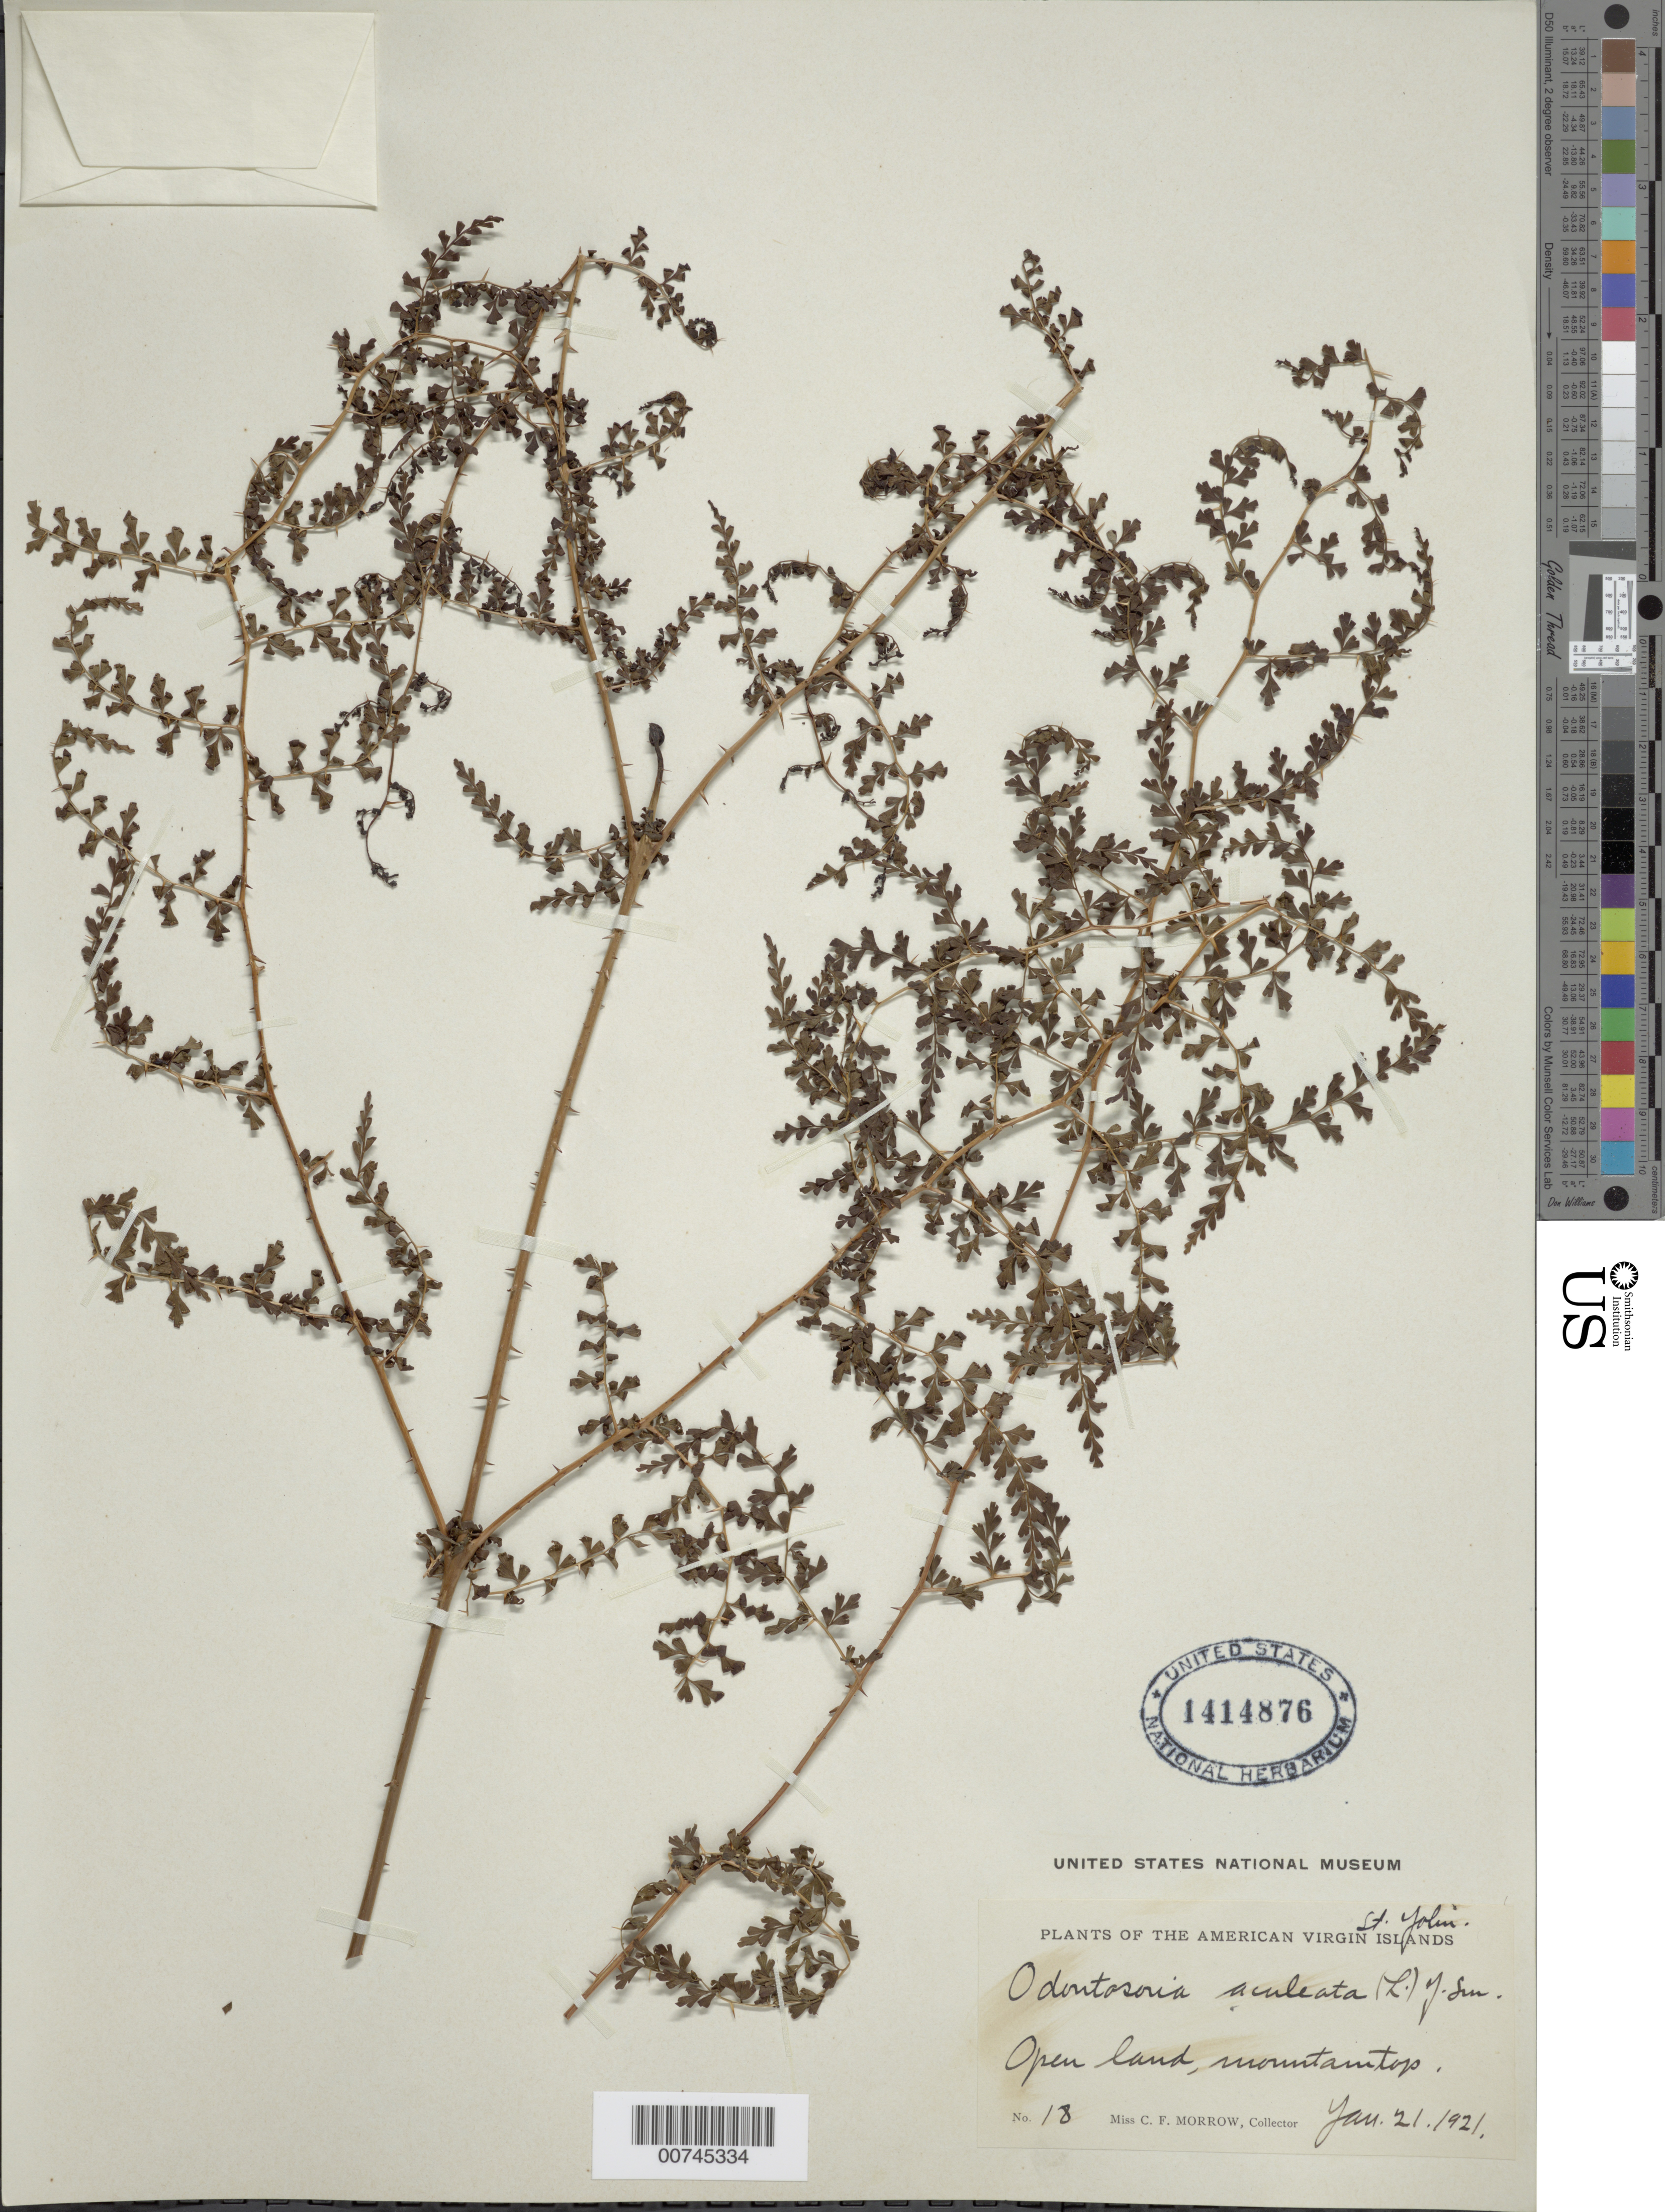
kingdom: Plantae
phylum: Tracheophyta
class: Polypodiopsida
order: Polypodiales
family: Lindsaeaceae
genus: Odontosoria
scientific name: Odontosoria aculeata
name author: (L.) J. Sm.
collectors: C. Morrow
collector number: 18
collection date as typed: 21 Jan 1921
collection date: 1921-01-21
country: U.S. Virgin Islands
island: St. John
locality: Open land, mountain top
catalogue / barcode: US 1414876